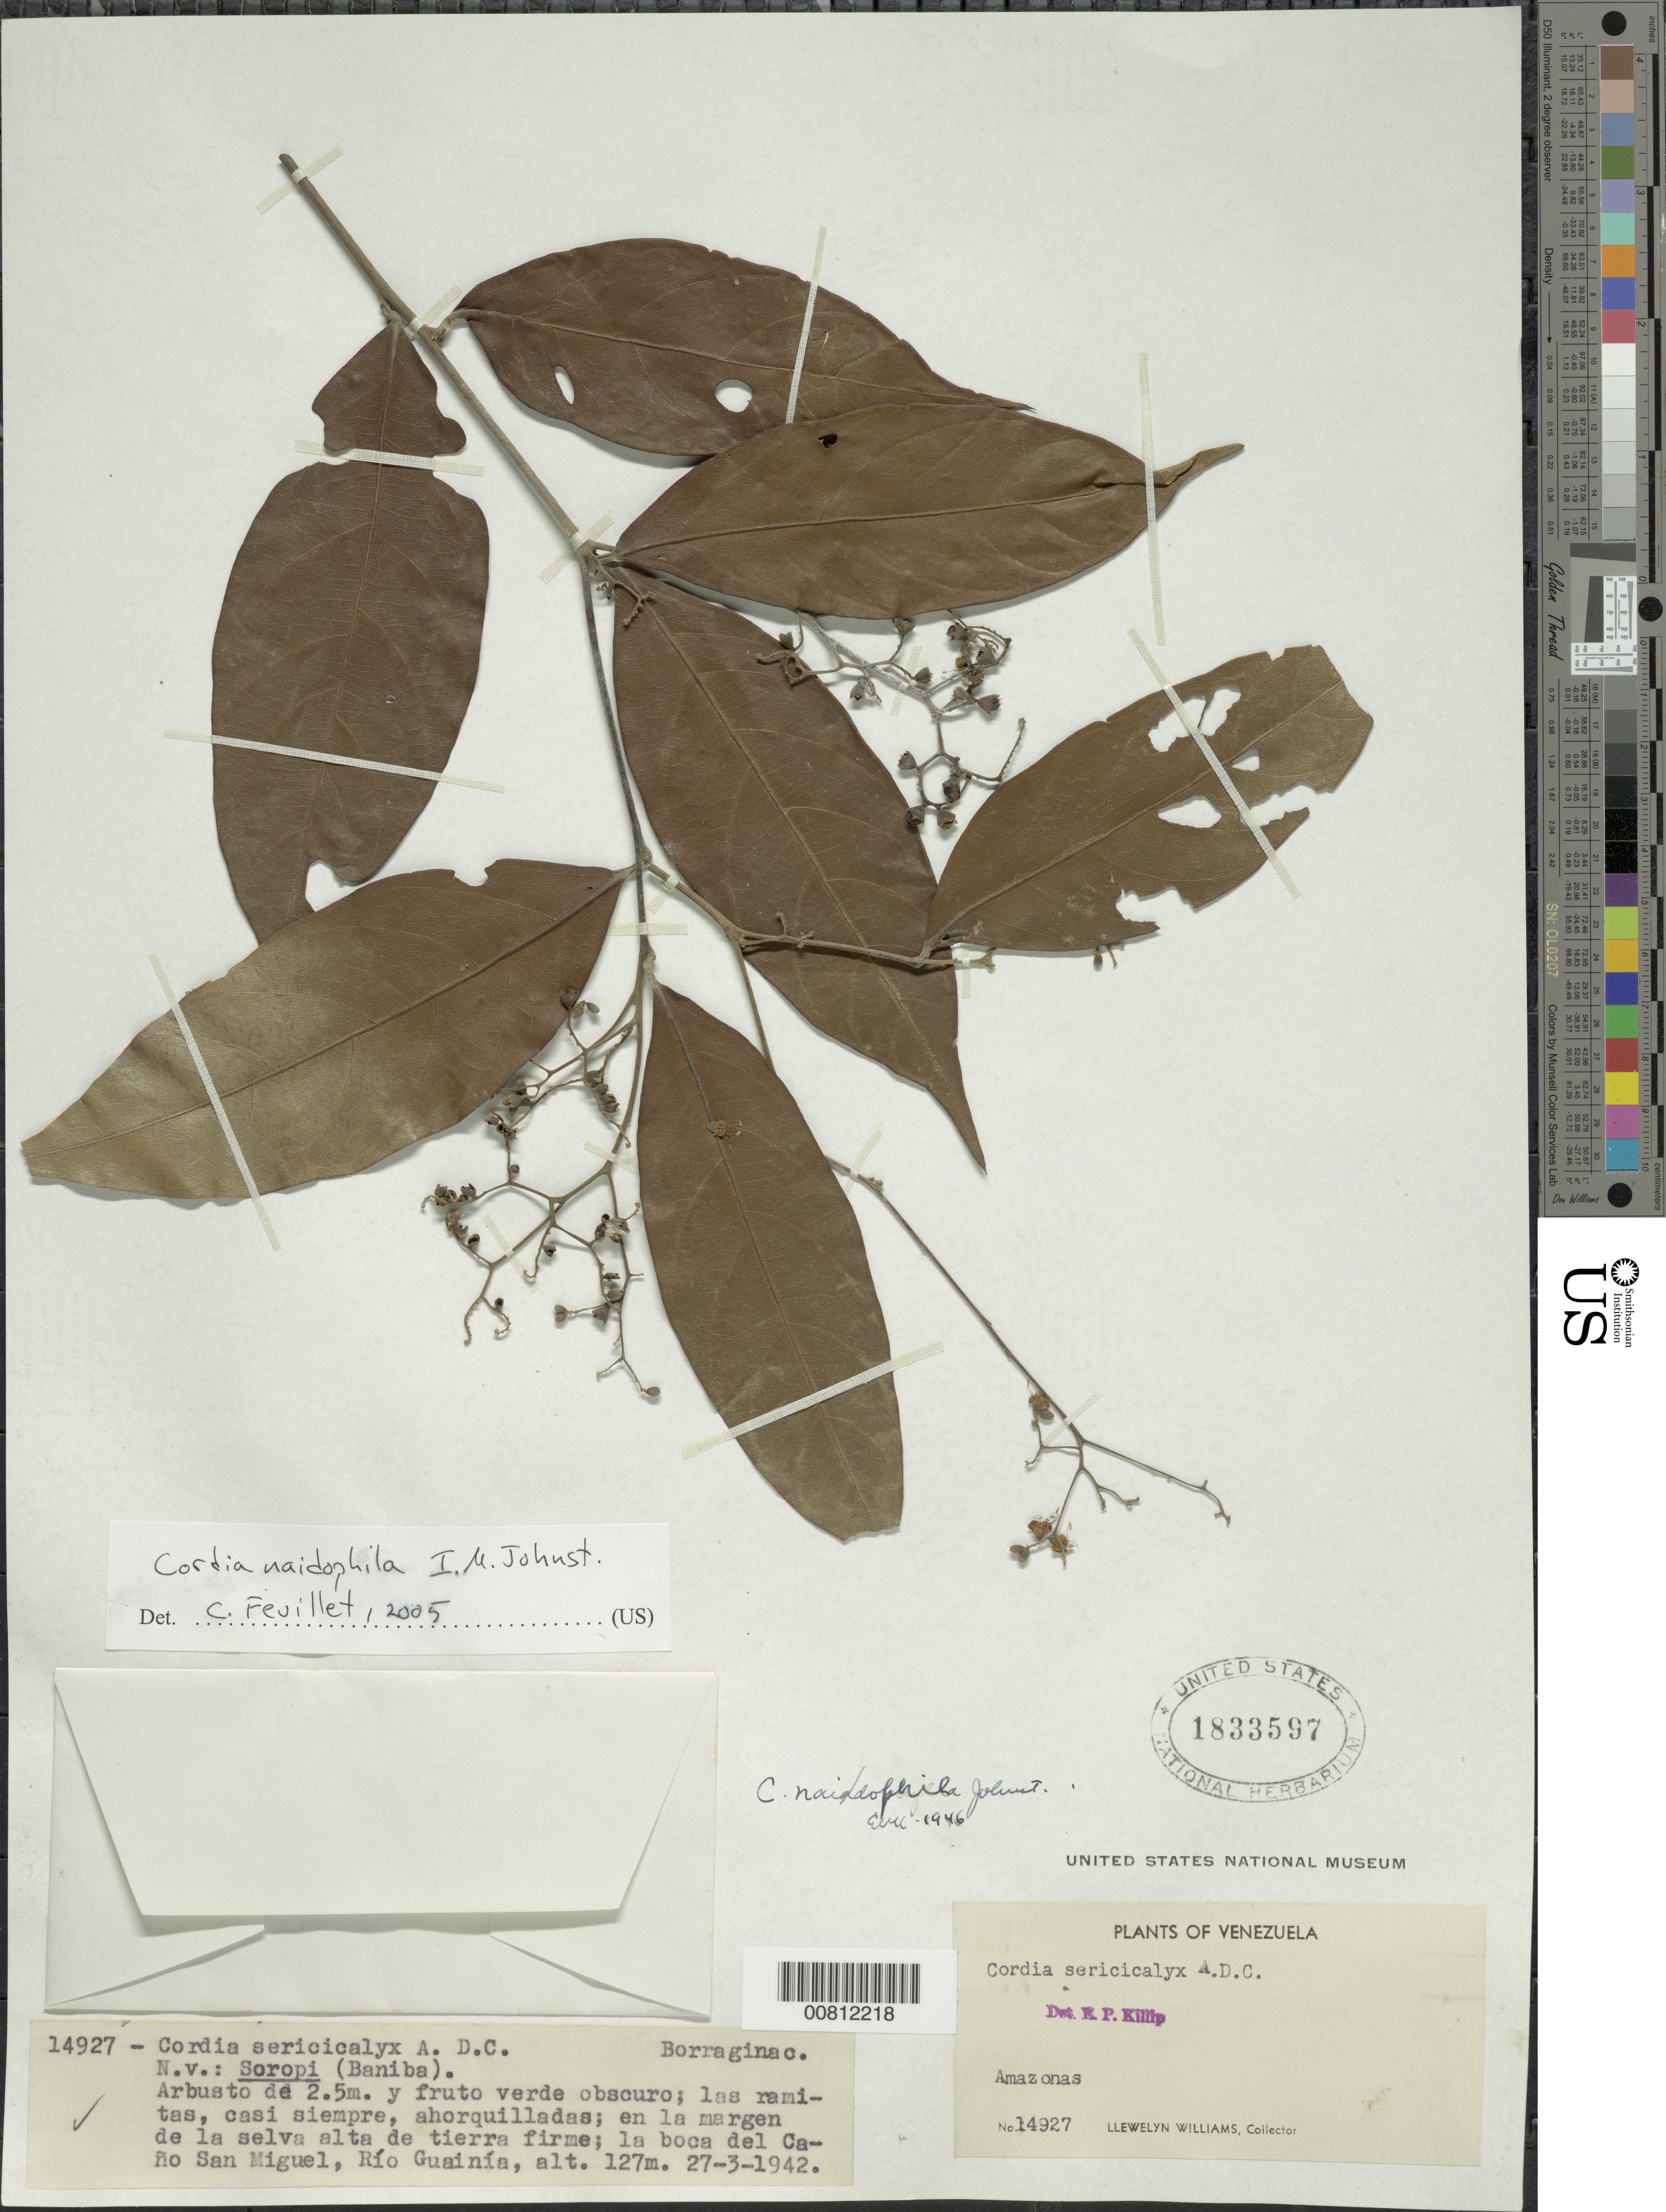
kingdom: Plantae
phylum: Tracheophyta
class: Magnoliopsida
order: Boraginales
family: Cordiaceae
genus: Cordia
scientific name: Cordia naidophila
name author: I.M. Johnst.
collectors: Ll. Williams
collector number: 14927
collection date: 1942-03-27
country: Venezuela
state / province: Amazonas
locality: La boca del Caño San Miguel, Río Guainía.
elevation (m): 127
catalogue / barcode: US 1833597